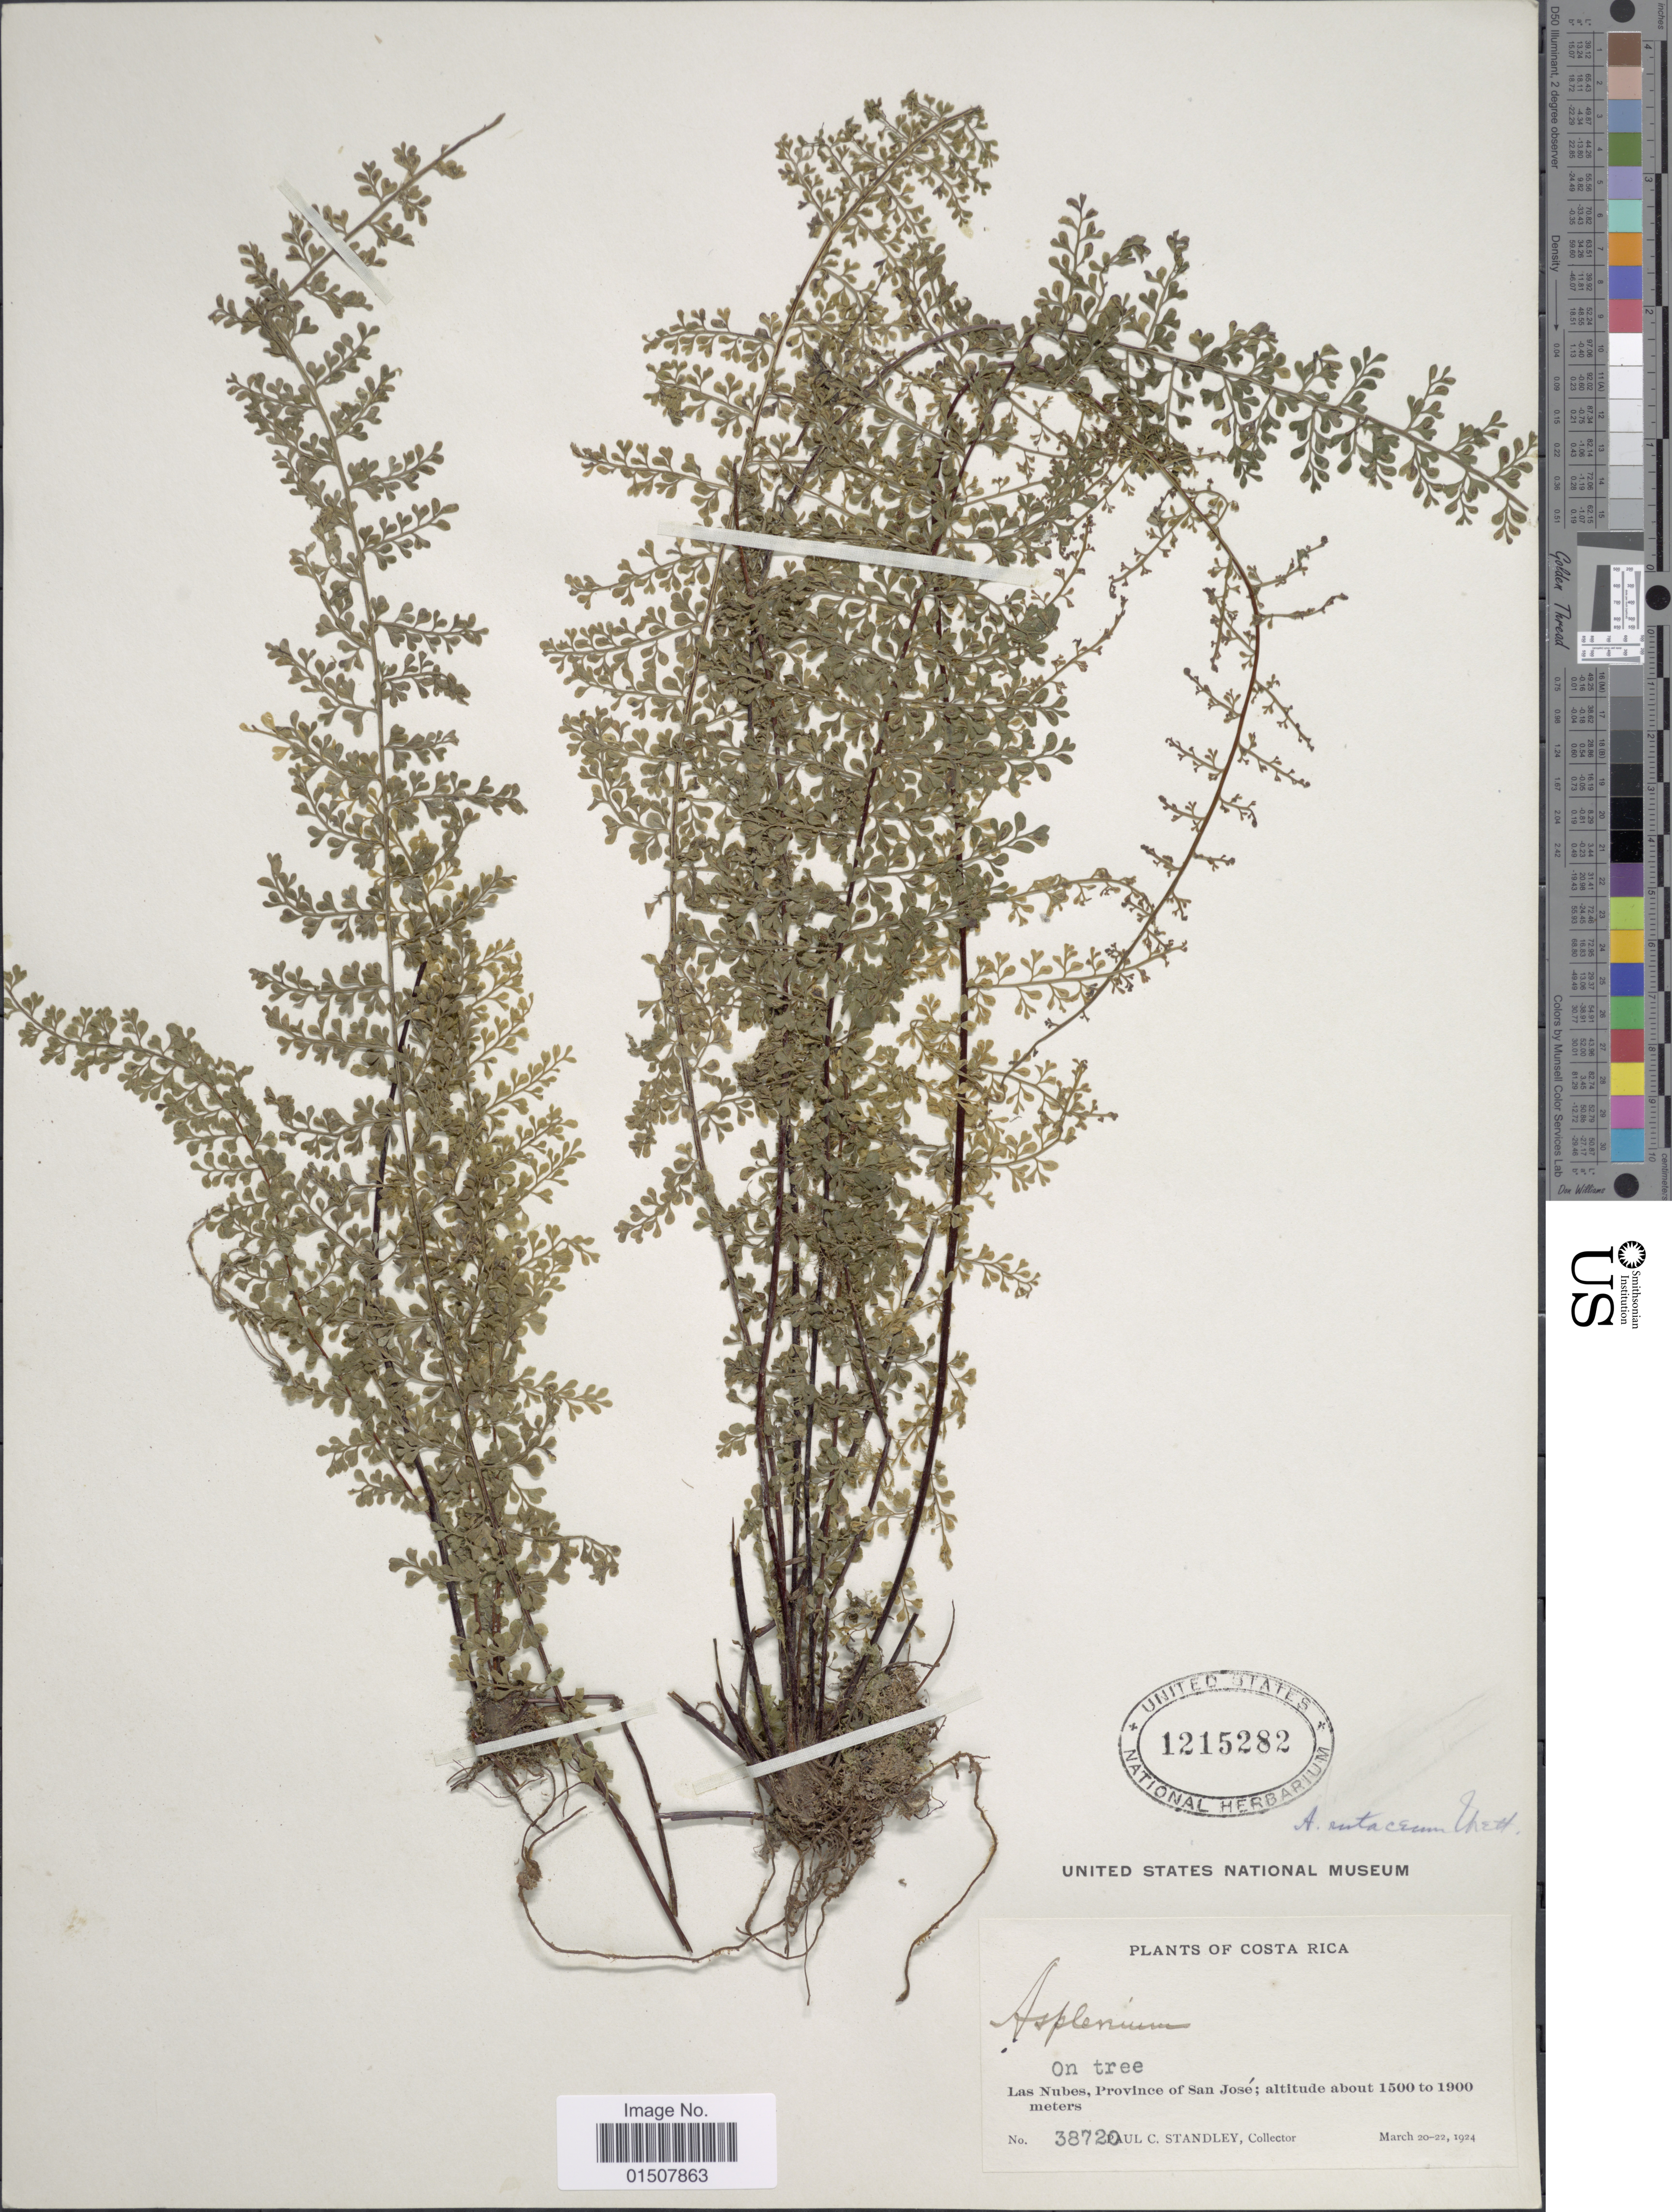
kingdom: Plantae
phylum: Tracheophyta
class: Polypodiopsida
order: Polypodiales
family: Aspleniaceae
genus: Asplenium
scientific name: Asplenium rutaceum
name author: (Willd.) Mett.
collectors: P. C. Standley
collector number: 38720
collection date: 1924-03-20/1924-03-22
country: Costa Rica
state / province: San José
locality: Las Nubes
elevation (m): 1500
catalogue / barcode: US 1215282